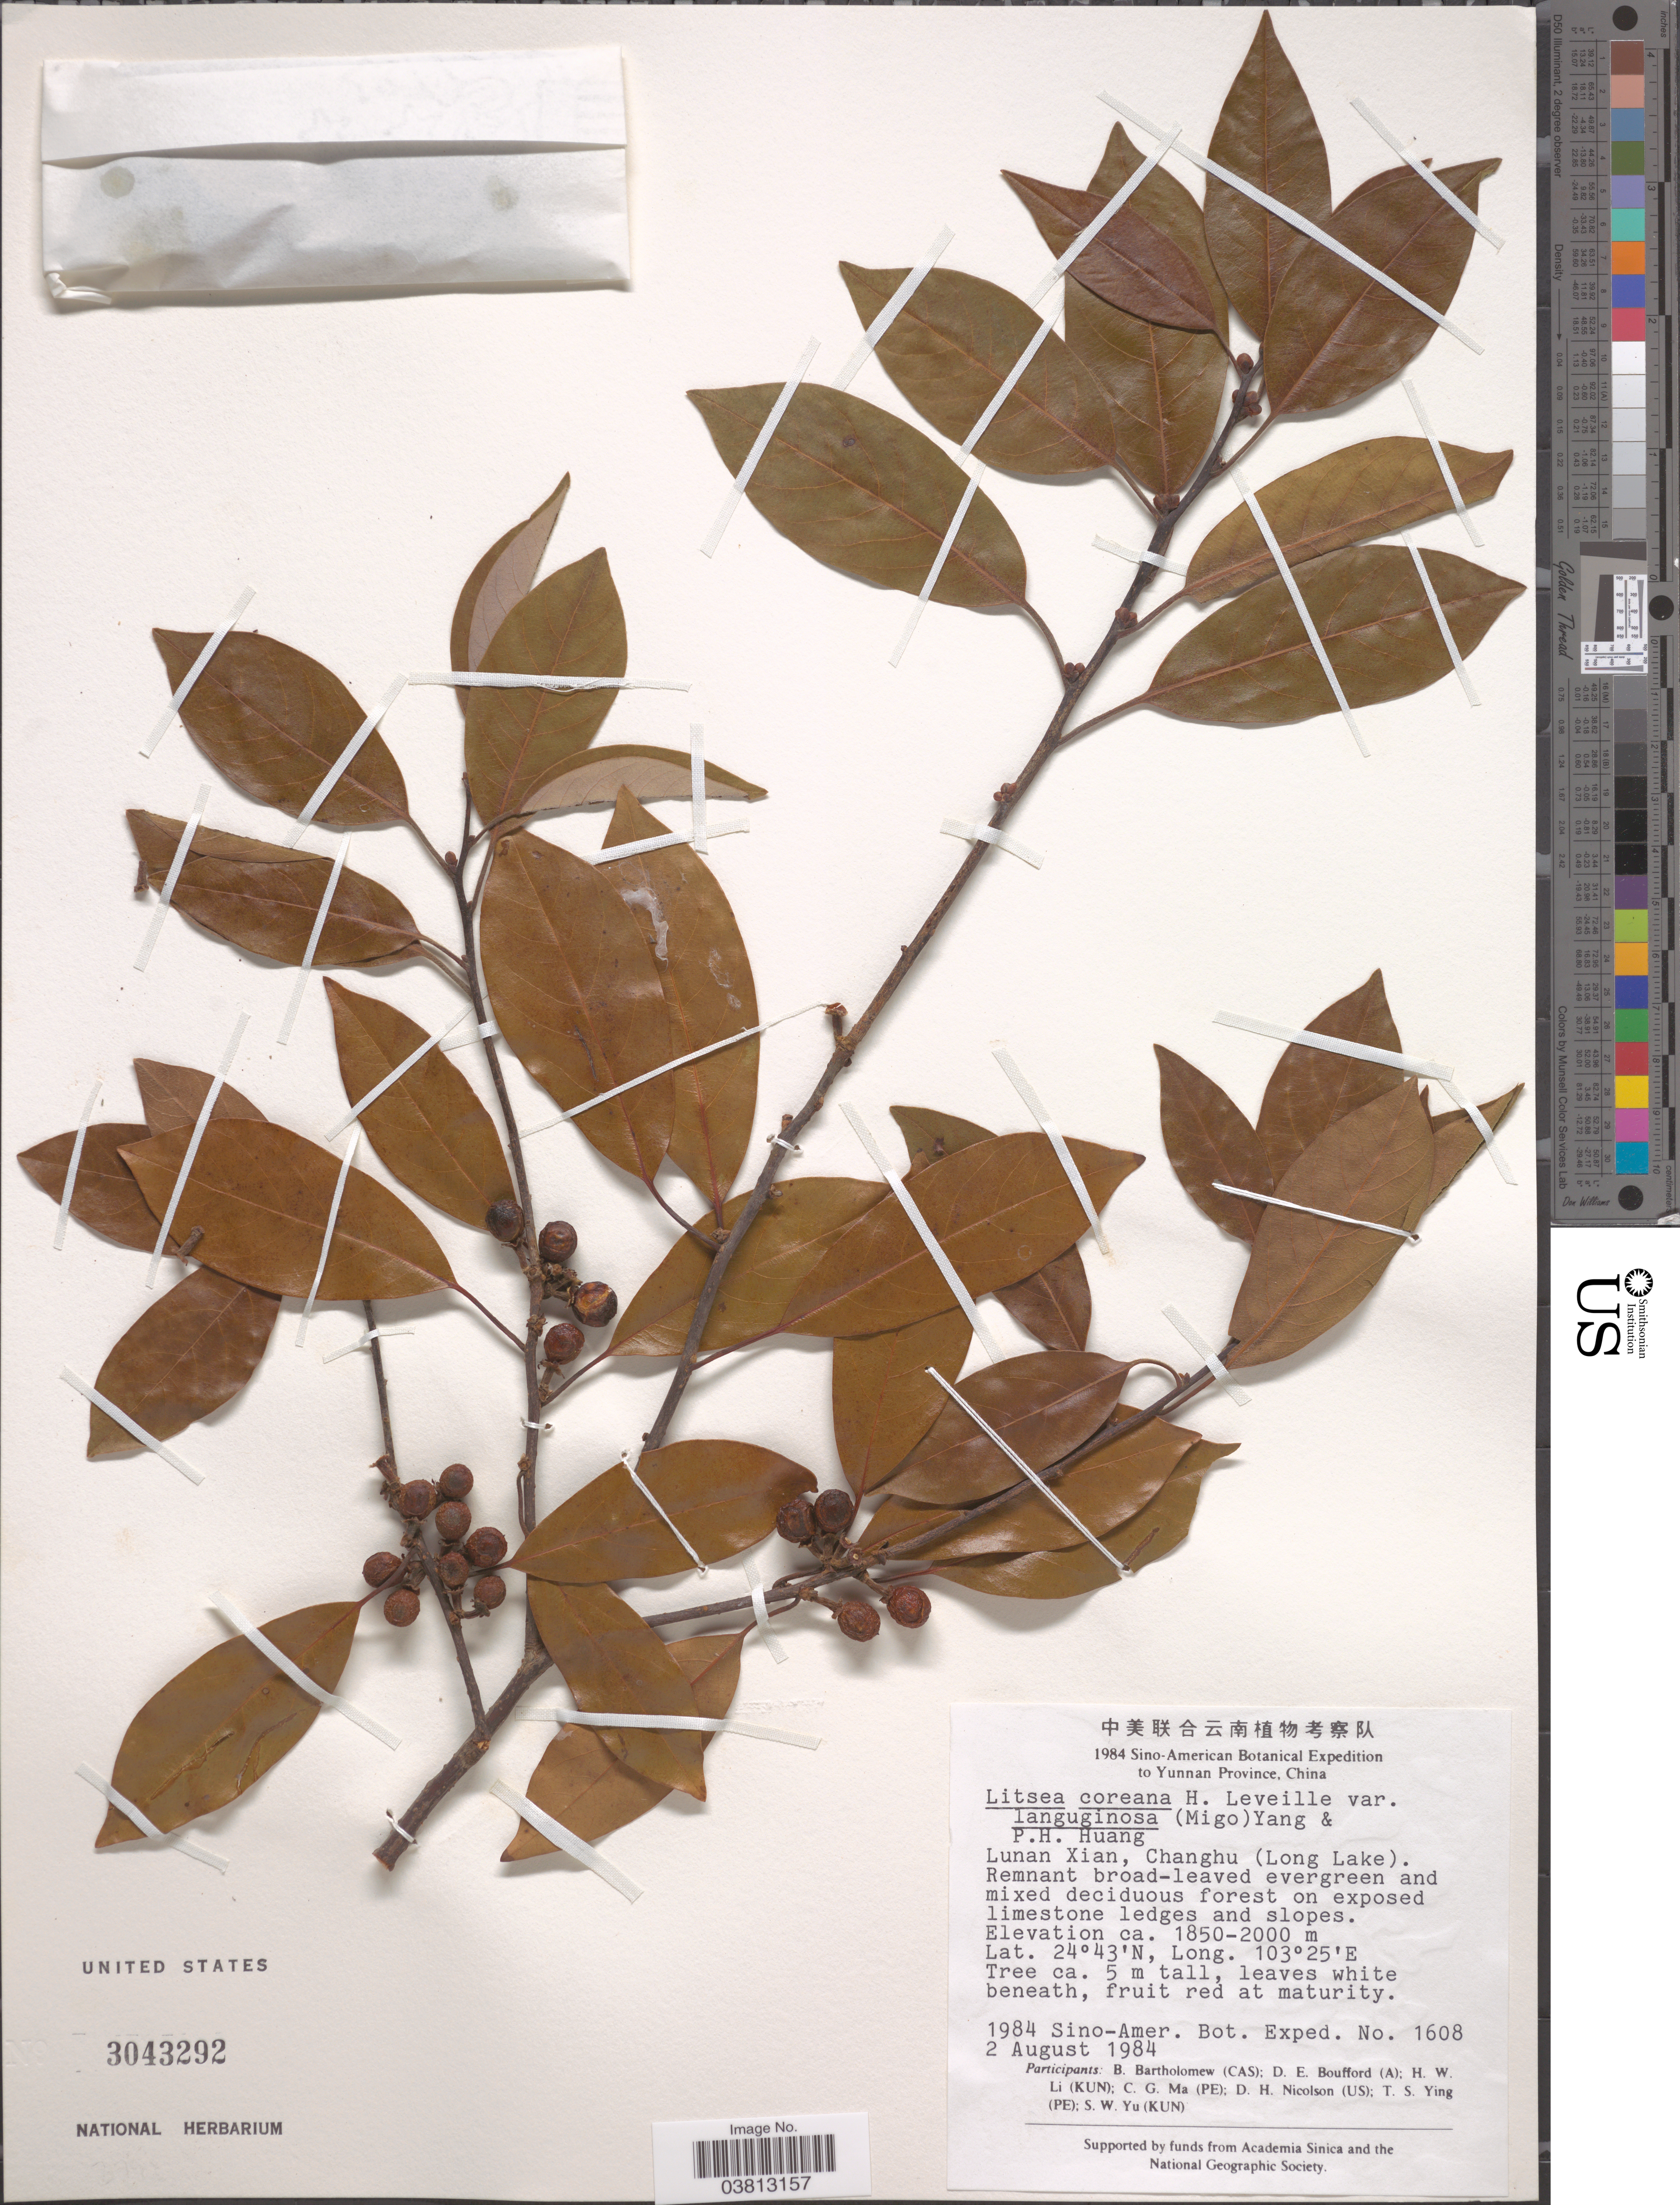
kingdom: Plantae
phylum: Tracheophyta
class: Magnoliopsida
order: Laurales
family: Lauraceae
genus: Litsea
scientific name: Litsea coreana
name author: H. Lév.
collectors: Sino-Amer. Bot. Exped. 1984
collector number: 1608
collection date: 1984-08-02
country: China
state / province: Yunnan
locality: Lunan Xian, Changhu (Long Lake).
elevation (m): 1850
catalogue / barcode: US 3043292